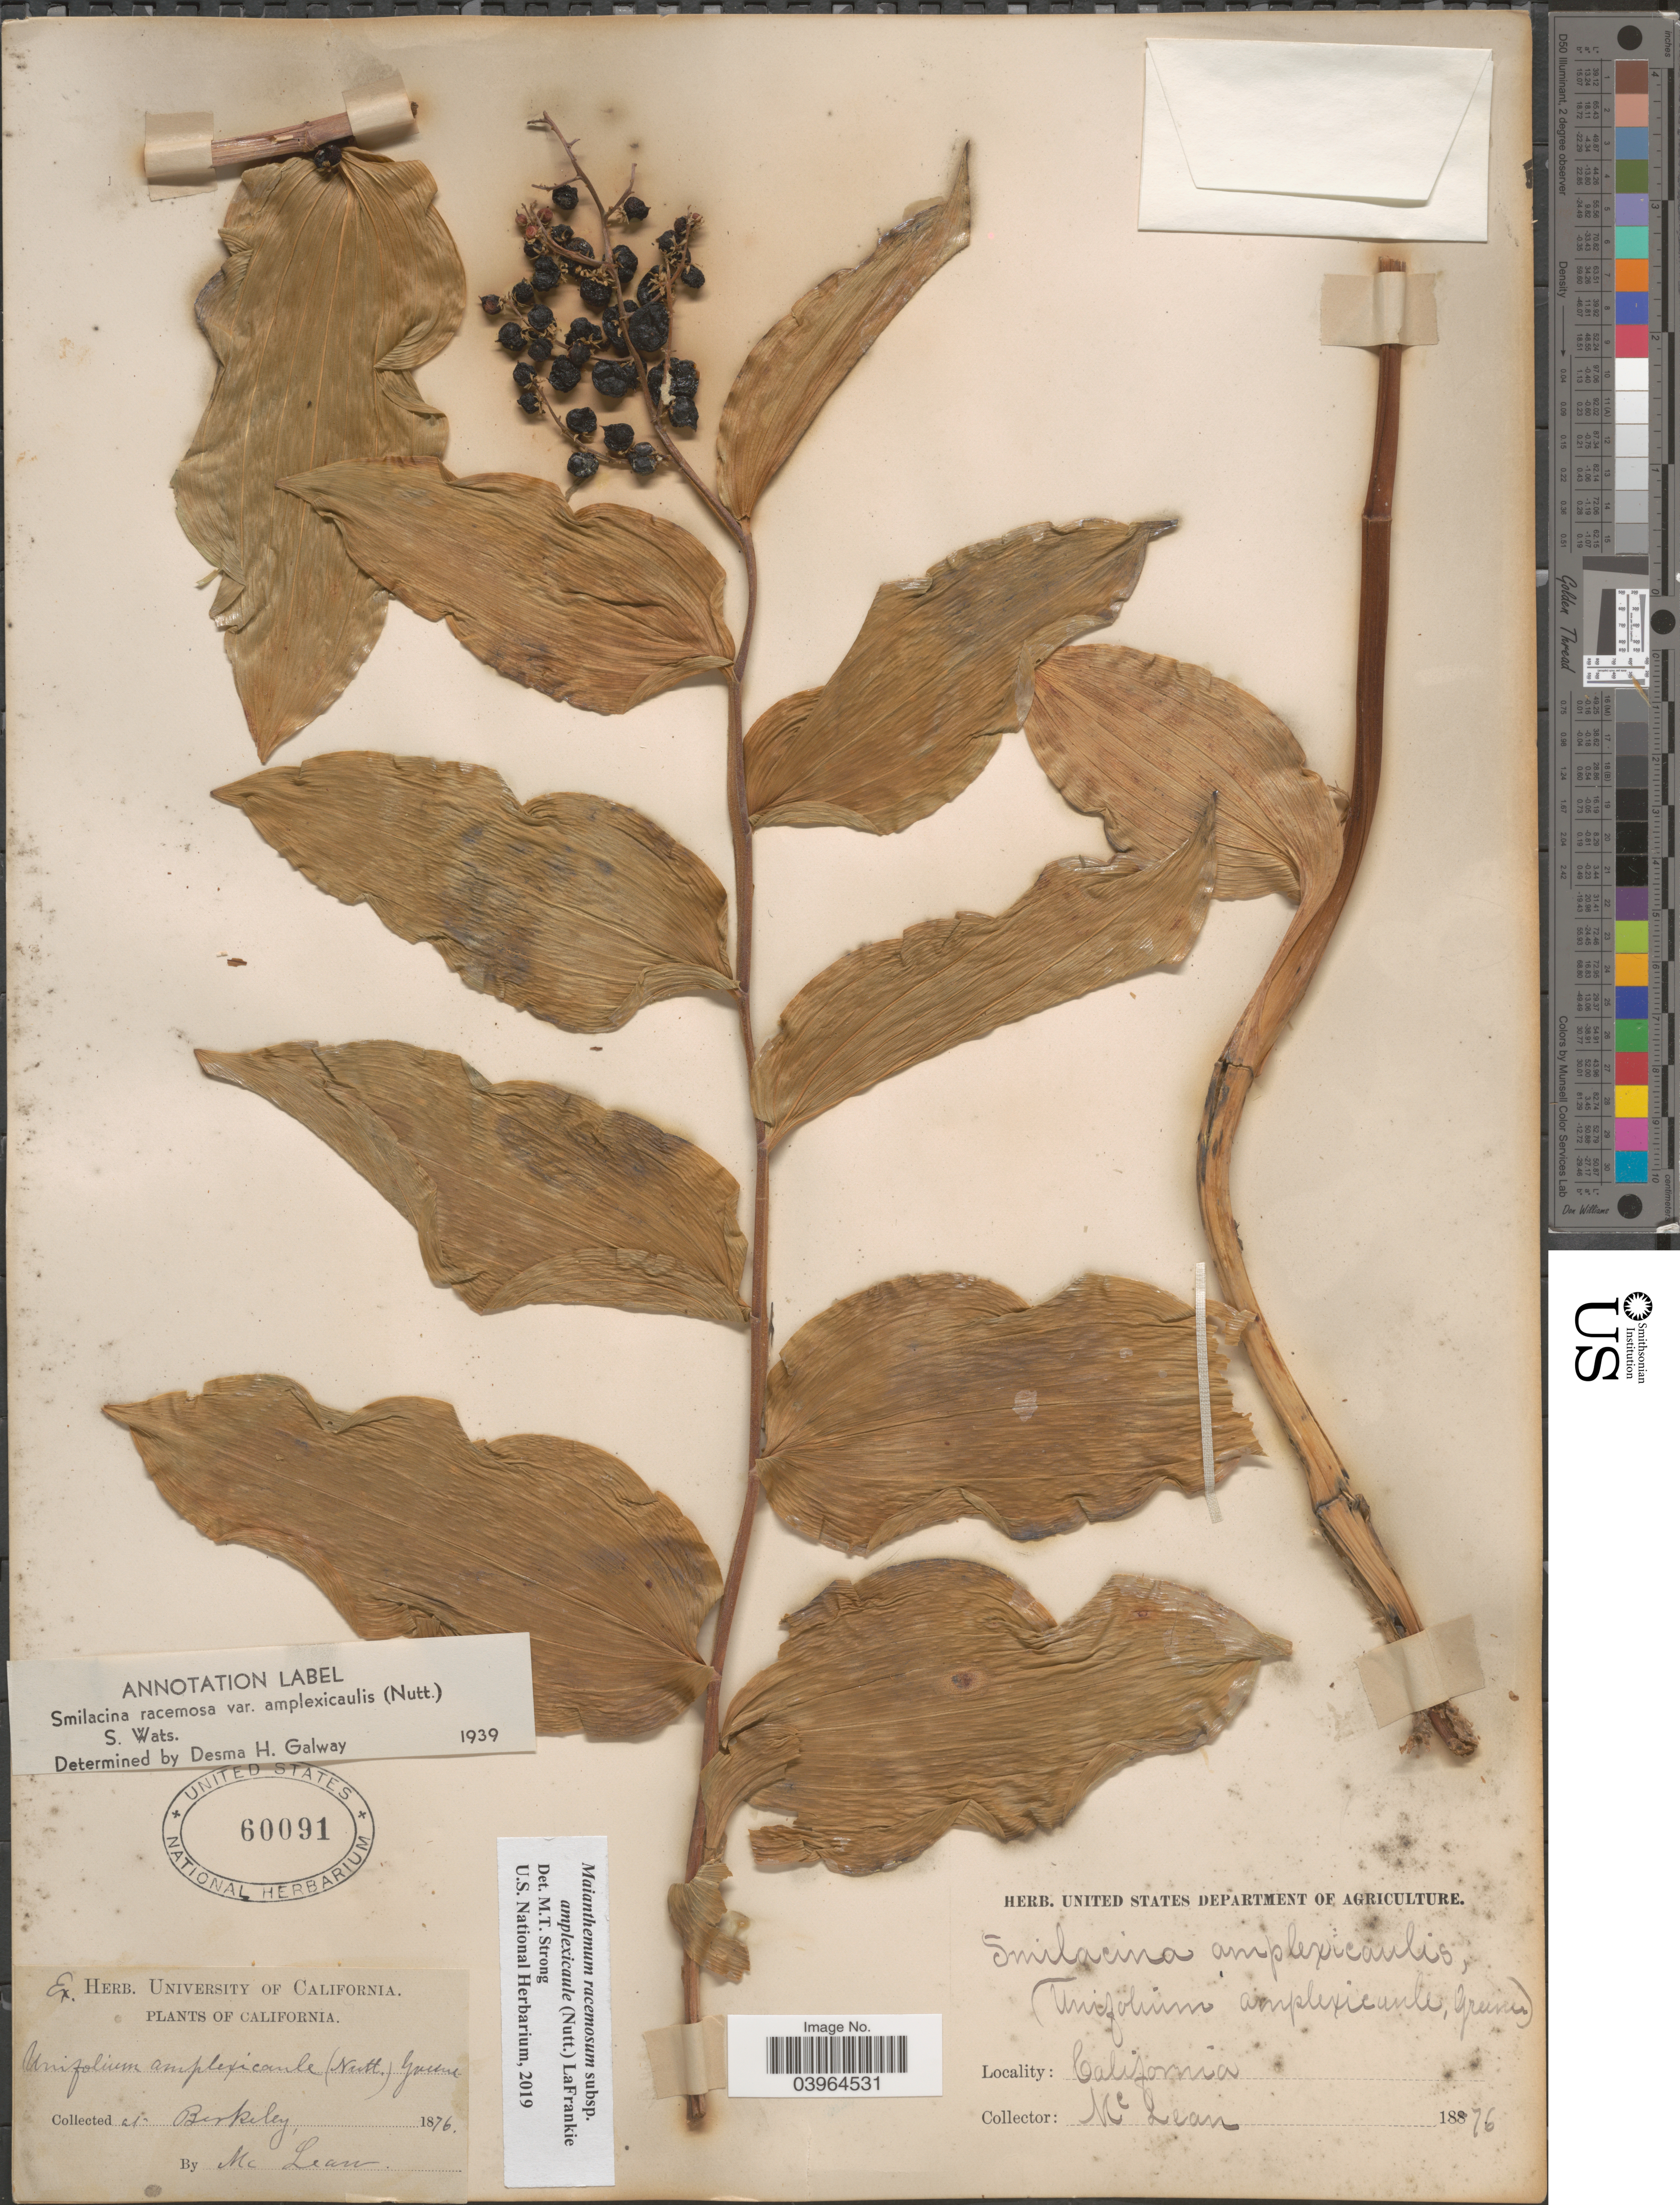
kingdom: Plantae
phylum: Tracheophyta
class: Liliopsida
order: Asparagales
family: Asparagaceae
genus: Maianthemum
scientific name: Maianthemum racemosum subsp. amplexicaule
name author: (Nutt.) LaFrankie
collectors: -. McLean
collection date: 1876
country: United States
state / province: California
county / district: Alameda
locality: Berkeley.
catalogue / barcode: US 60091